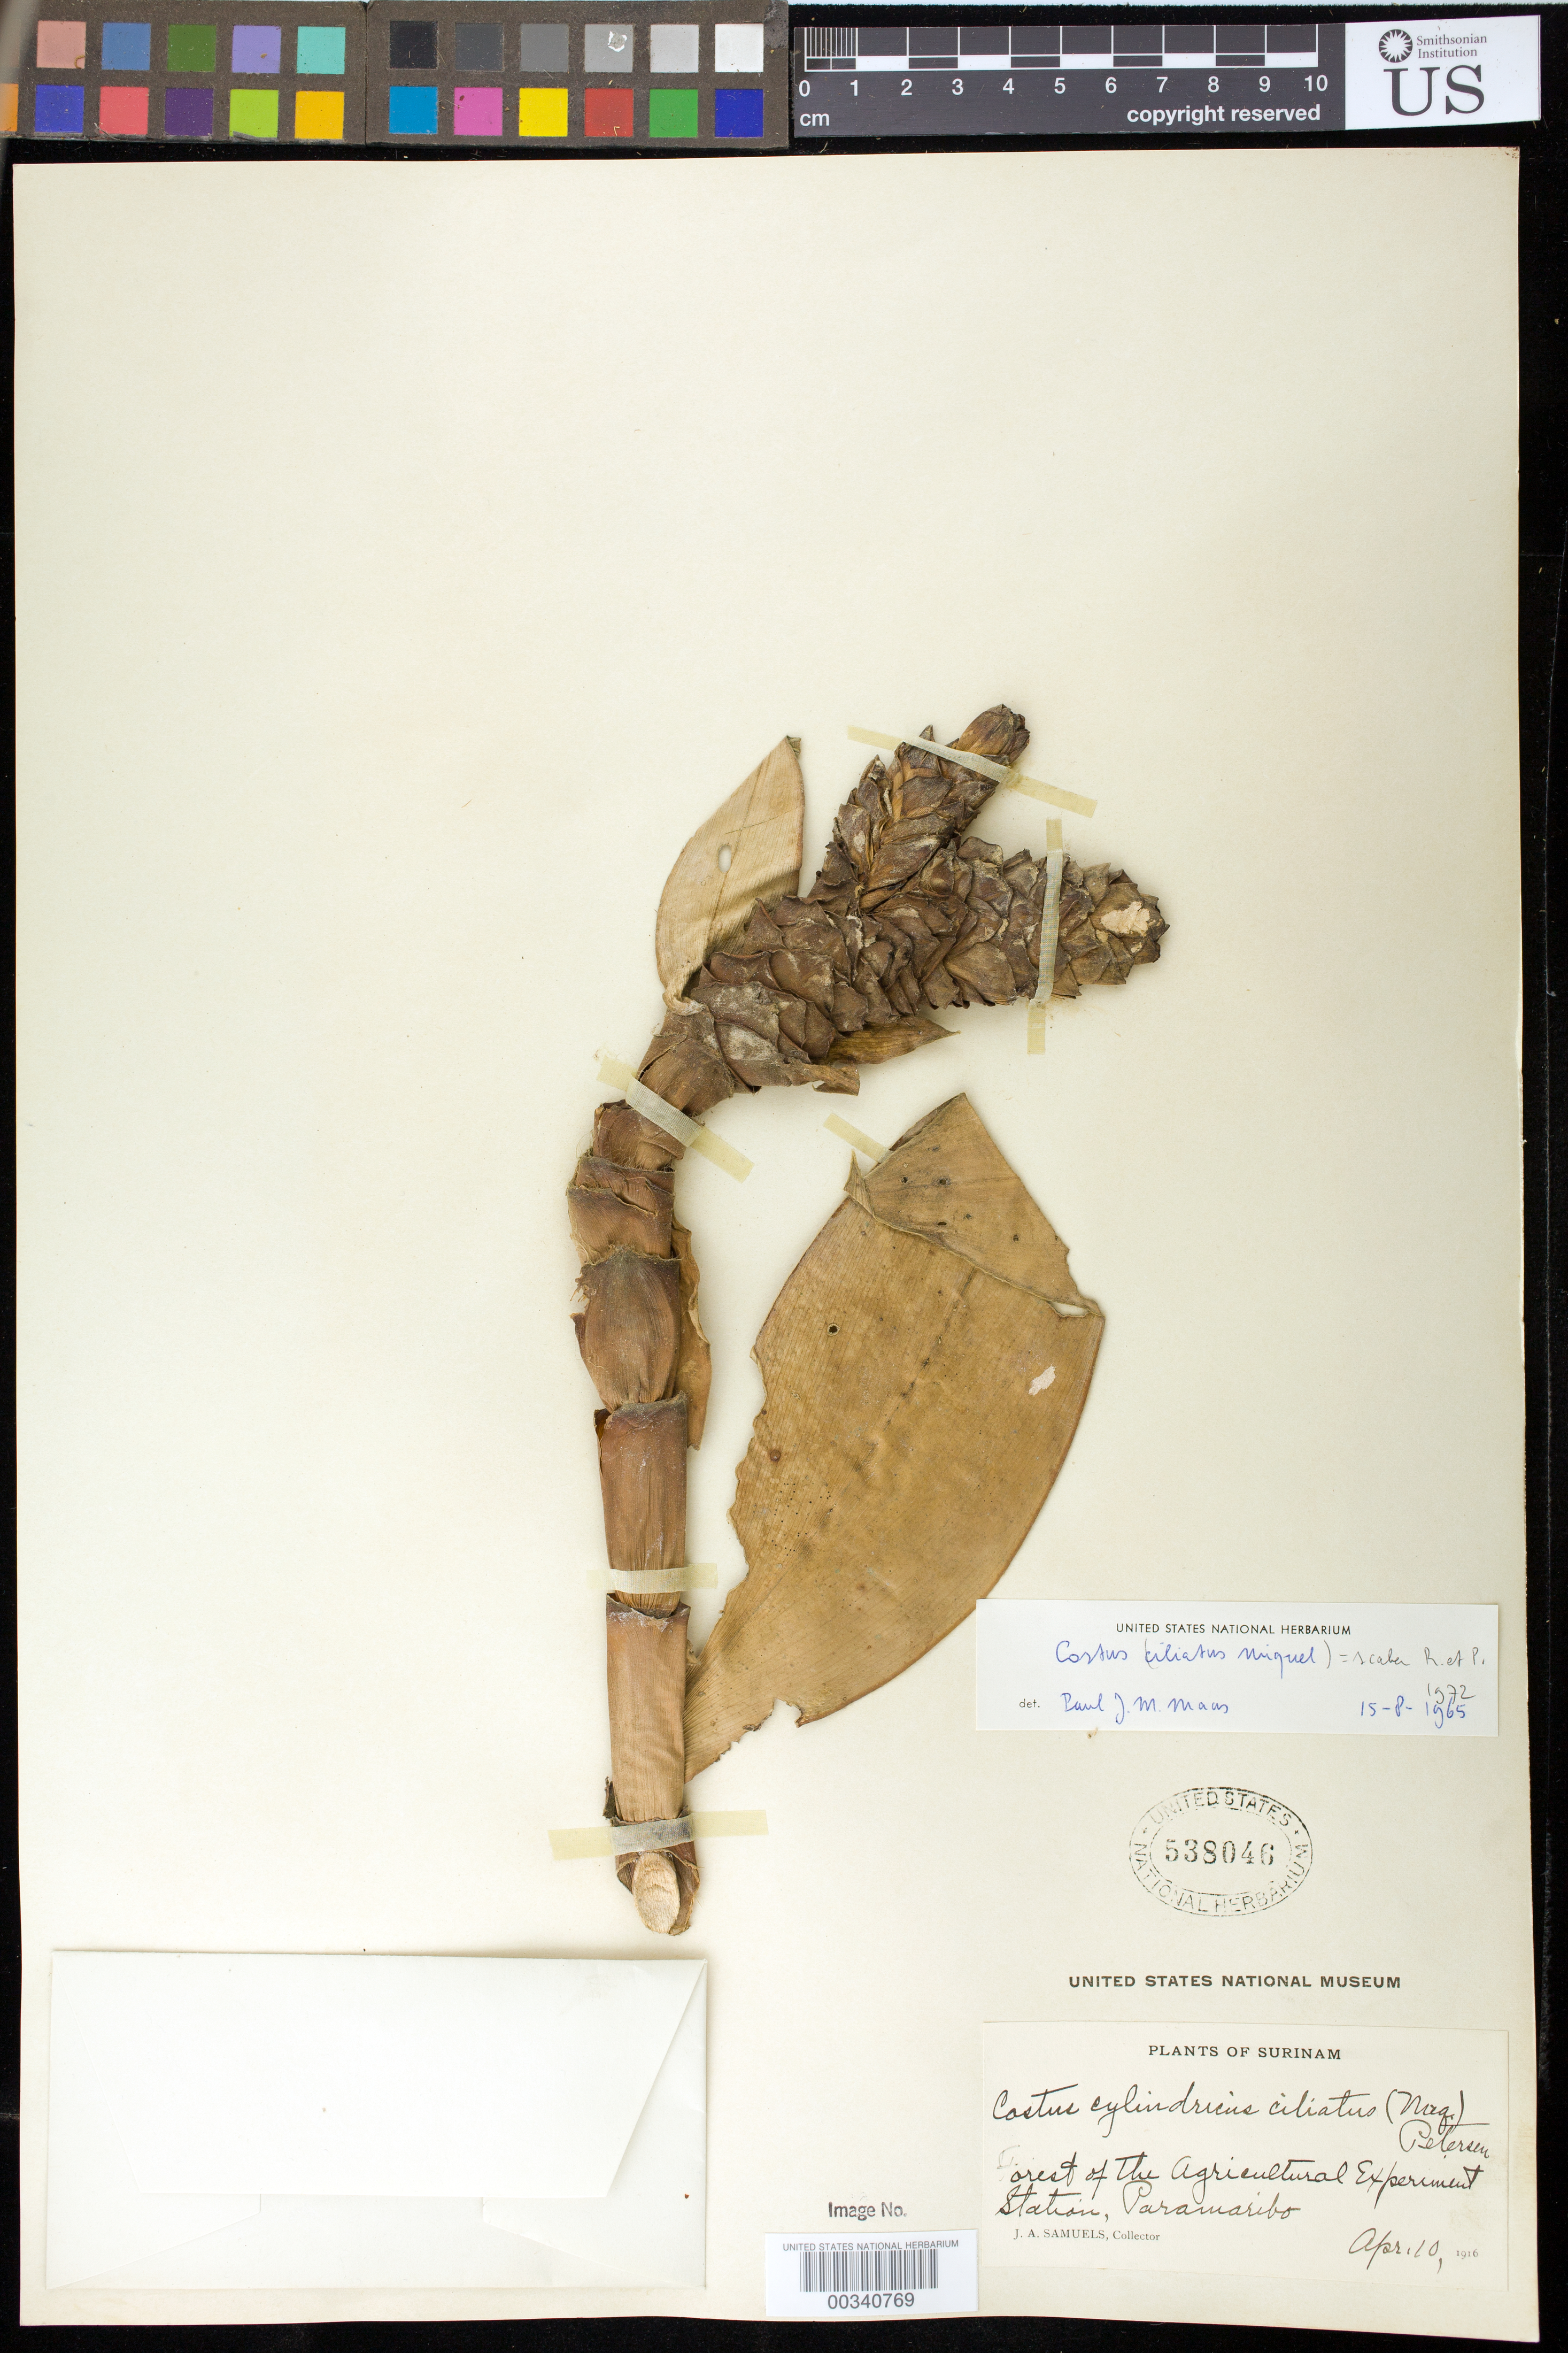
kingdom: Plantae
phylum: Tracheophyta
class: Liliopsida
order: Zingiberales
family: Costaceae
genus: Costus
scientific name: Costus scaber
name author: Ruiz & Pav.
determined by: Maas, Paul J. M.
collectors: J. A. Samuels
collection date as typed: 10 Apr 1916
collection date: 1916-04-10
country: Suriname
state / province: Paramaribo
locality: Forest of the agricultural experiment station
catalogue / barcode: US 538046